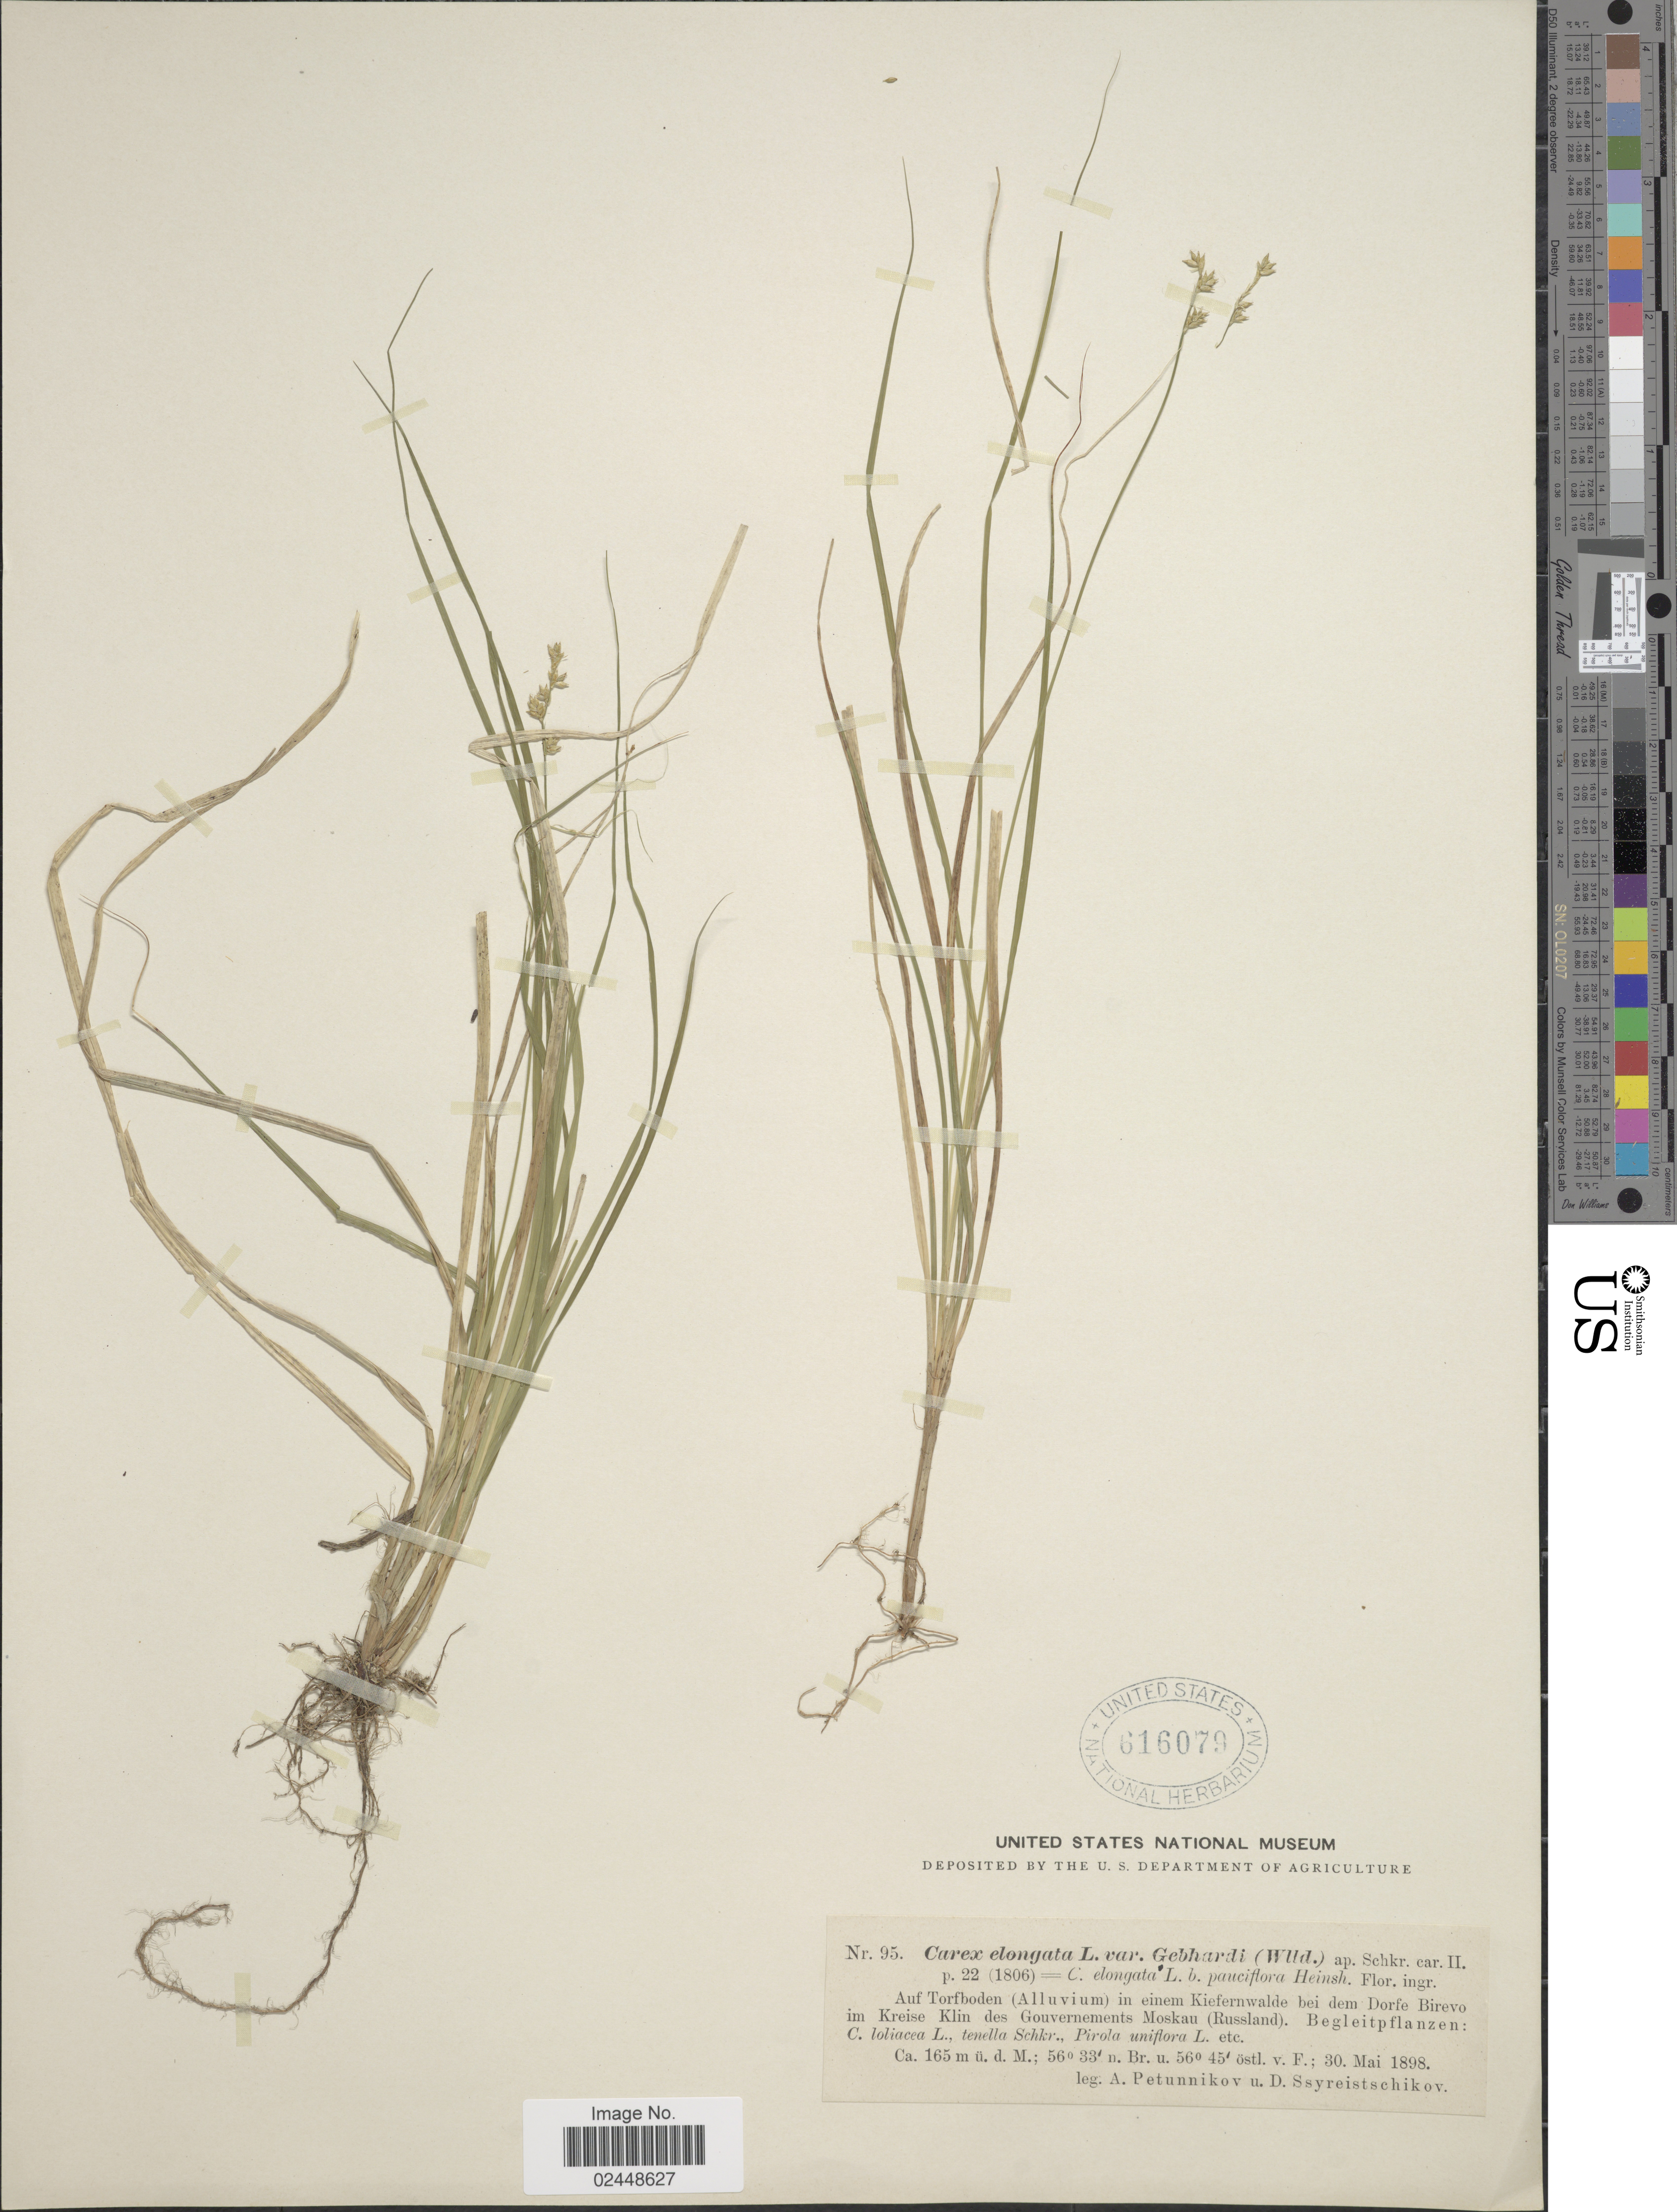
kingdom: Plantae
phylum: Tracheophyta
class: Liliopsida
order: Poales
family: Cyperaceae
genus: Carex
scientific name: Carex elongata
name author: L.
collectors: A. Petunnikov & D. Ssyreistschikov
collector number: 95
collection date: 1898-05-30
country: Russian Federation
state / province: Moscow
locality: Auf Torfboden i einem Kiefernwalde bei dem Dorfe Birevo im kreise Klin des Gouvernements Moskau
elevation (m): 165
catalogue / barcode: US 616079